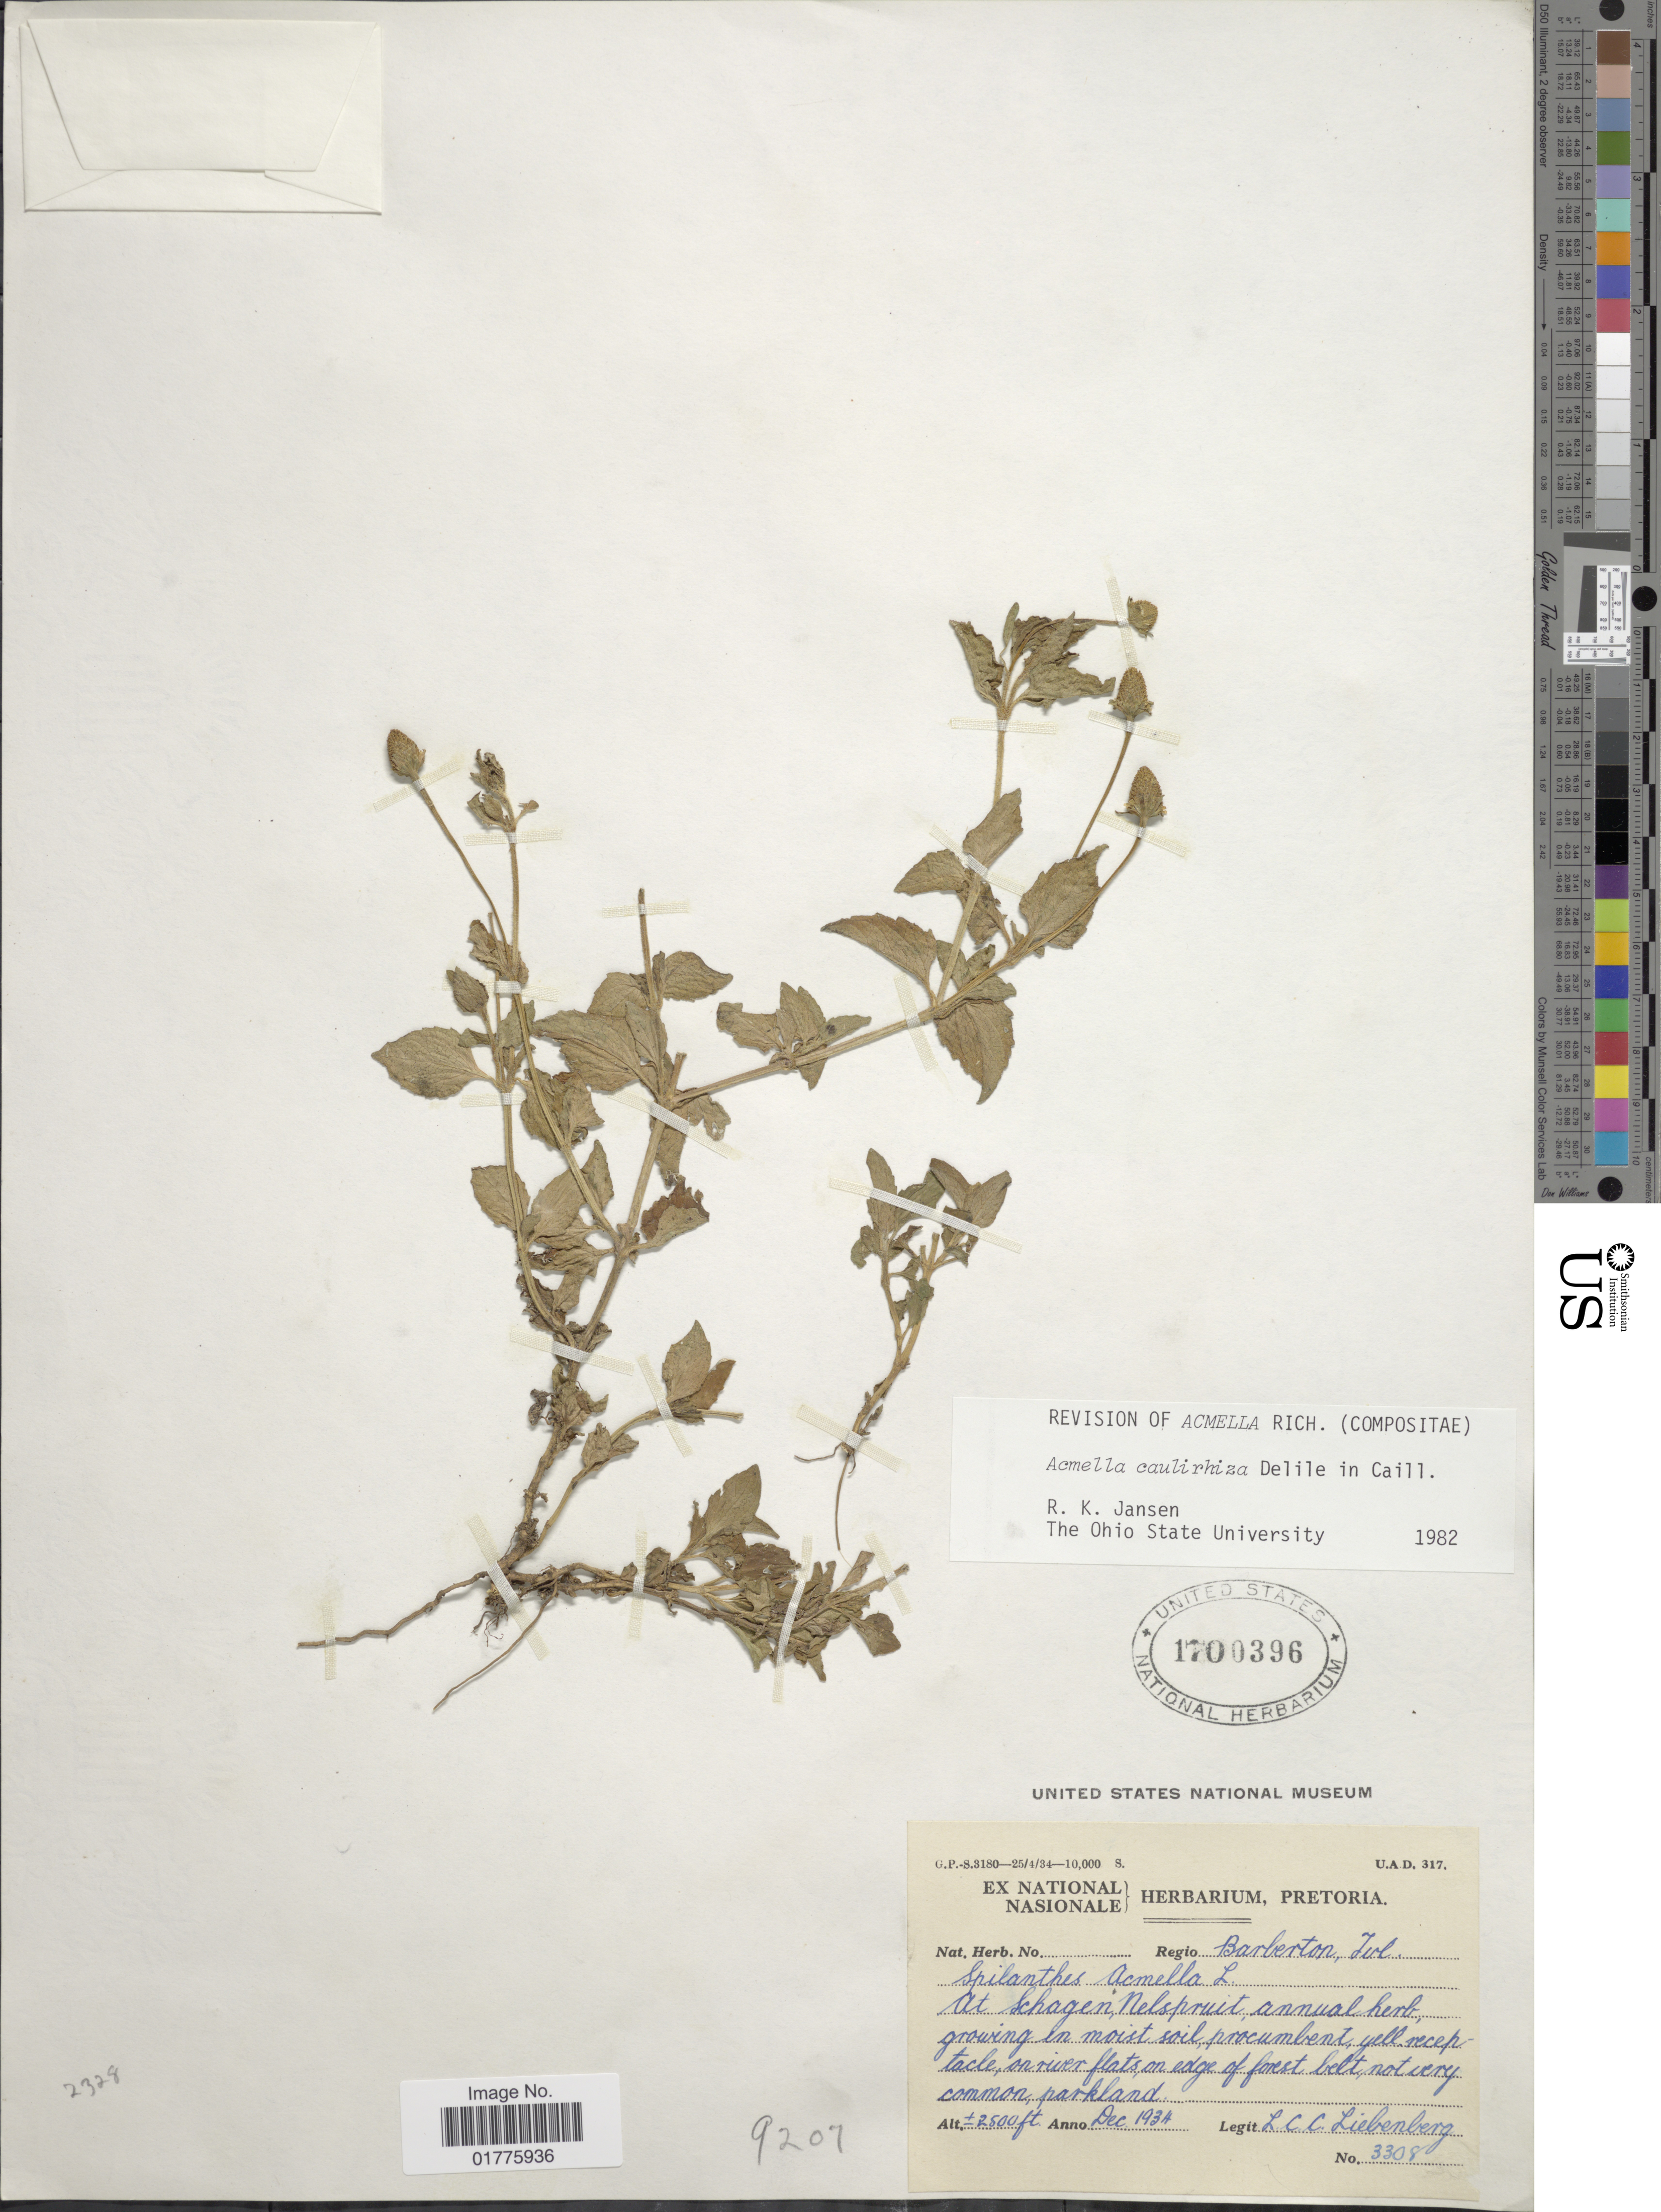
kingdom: Plantae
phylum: Tracheophyta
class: Magnoliopsida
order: Asterales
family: Asteraceae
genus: Acmella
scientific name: Acmella caulirhiza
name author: Delile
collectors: L. Liebenberg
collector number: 3308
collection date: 1934-12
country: South Africa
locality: Barberton, Jul., at Khagen, Nelspruit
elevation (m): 762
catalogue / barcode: US 1700396